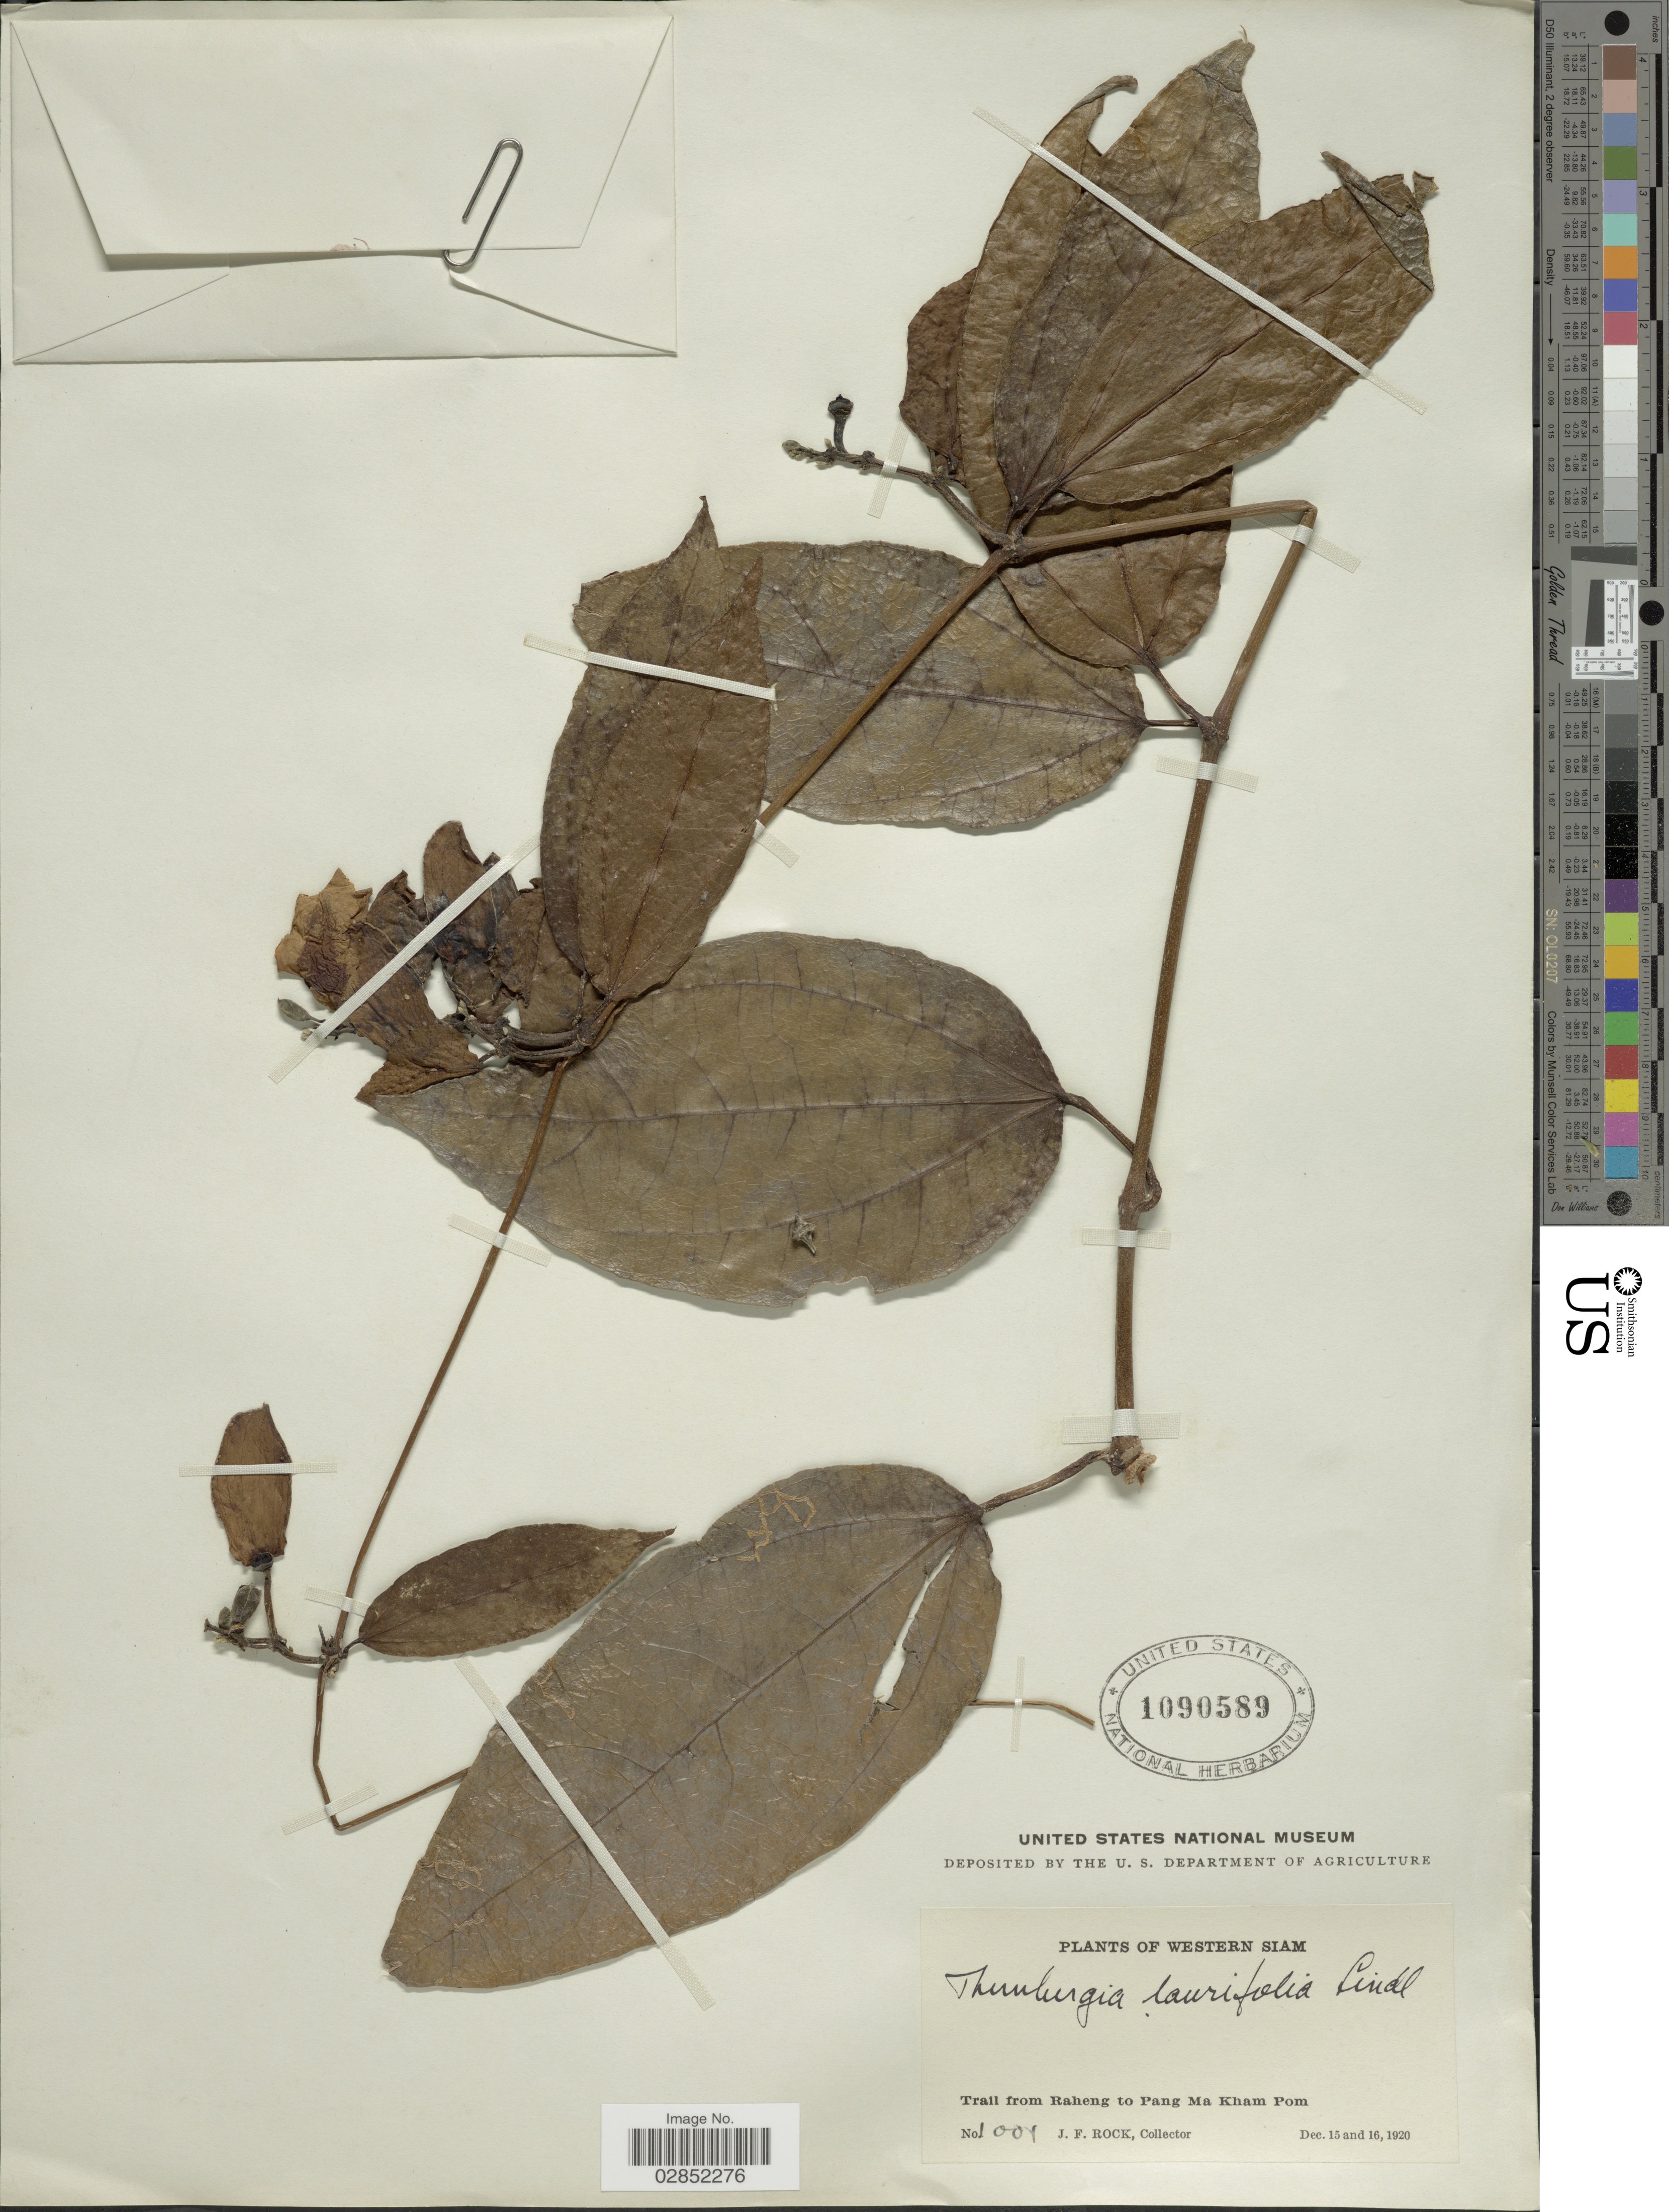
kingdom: Plantae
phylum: Tracheophyta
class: Magnoliopsida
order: Lamiales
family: Acanthaceae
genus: Thunbergia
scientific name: Thunbergia laurifolia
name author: Lindl.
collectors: J. Rock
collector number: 1001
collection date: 1920-12-15/1920-12-16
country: Thailand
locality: Trail from Raheng to Pang Ma Kham Pom. Western Siam.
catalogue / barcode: US 1090589